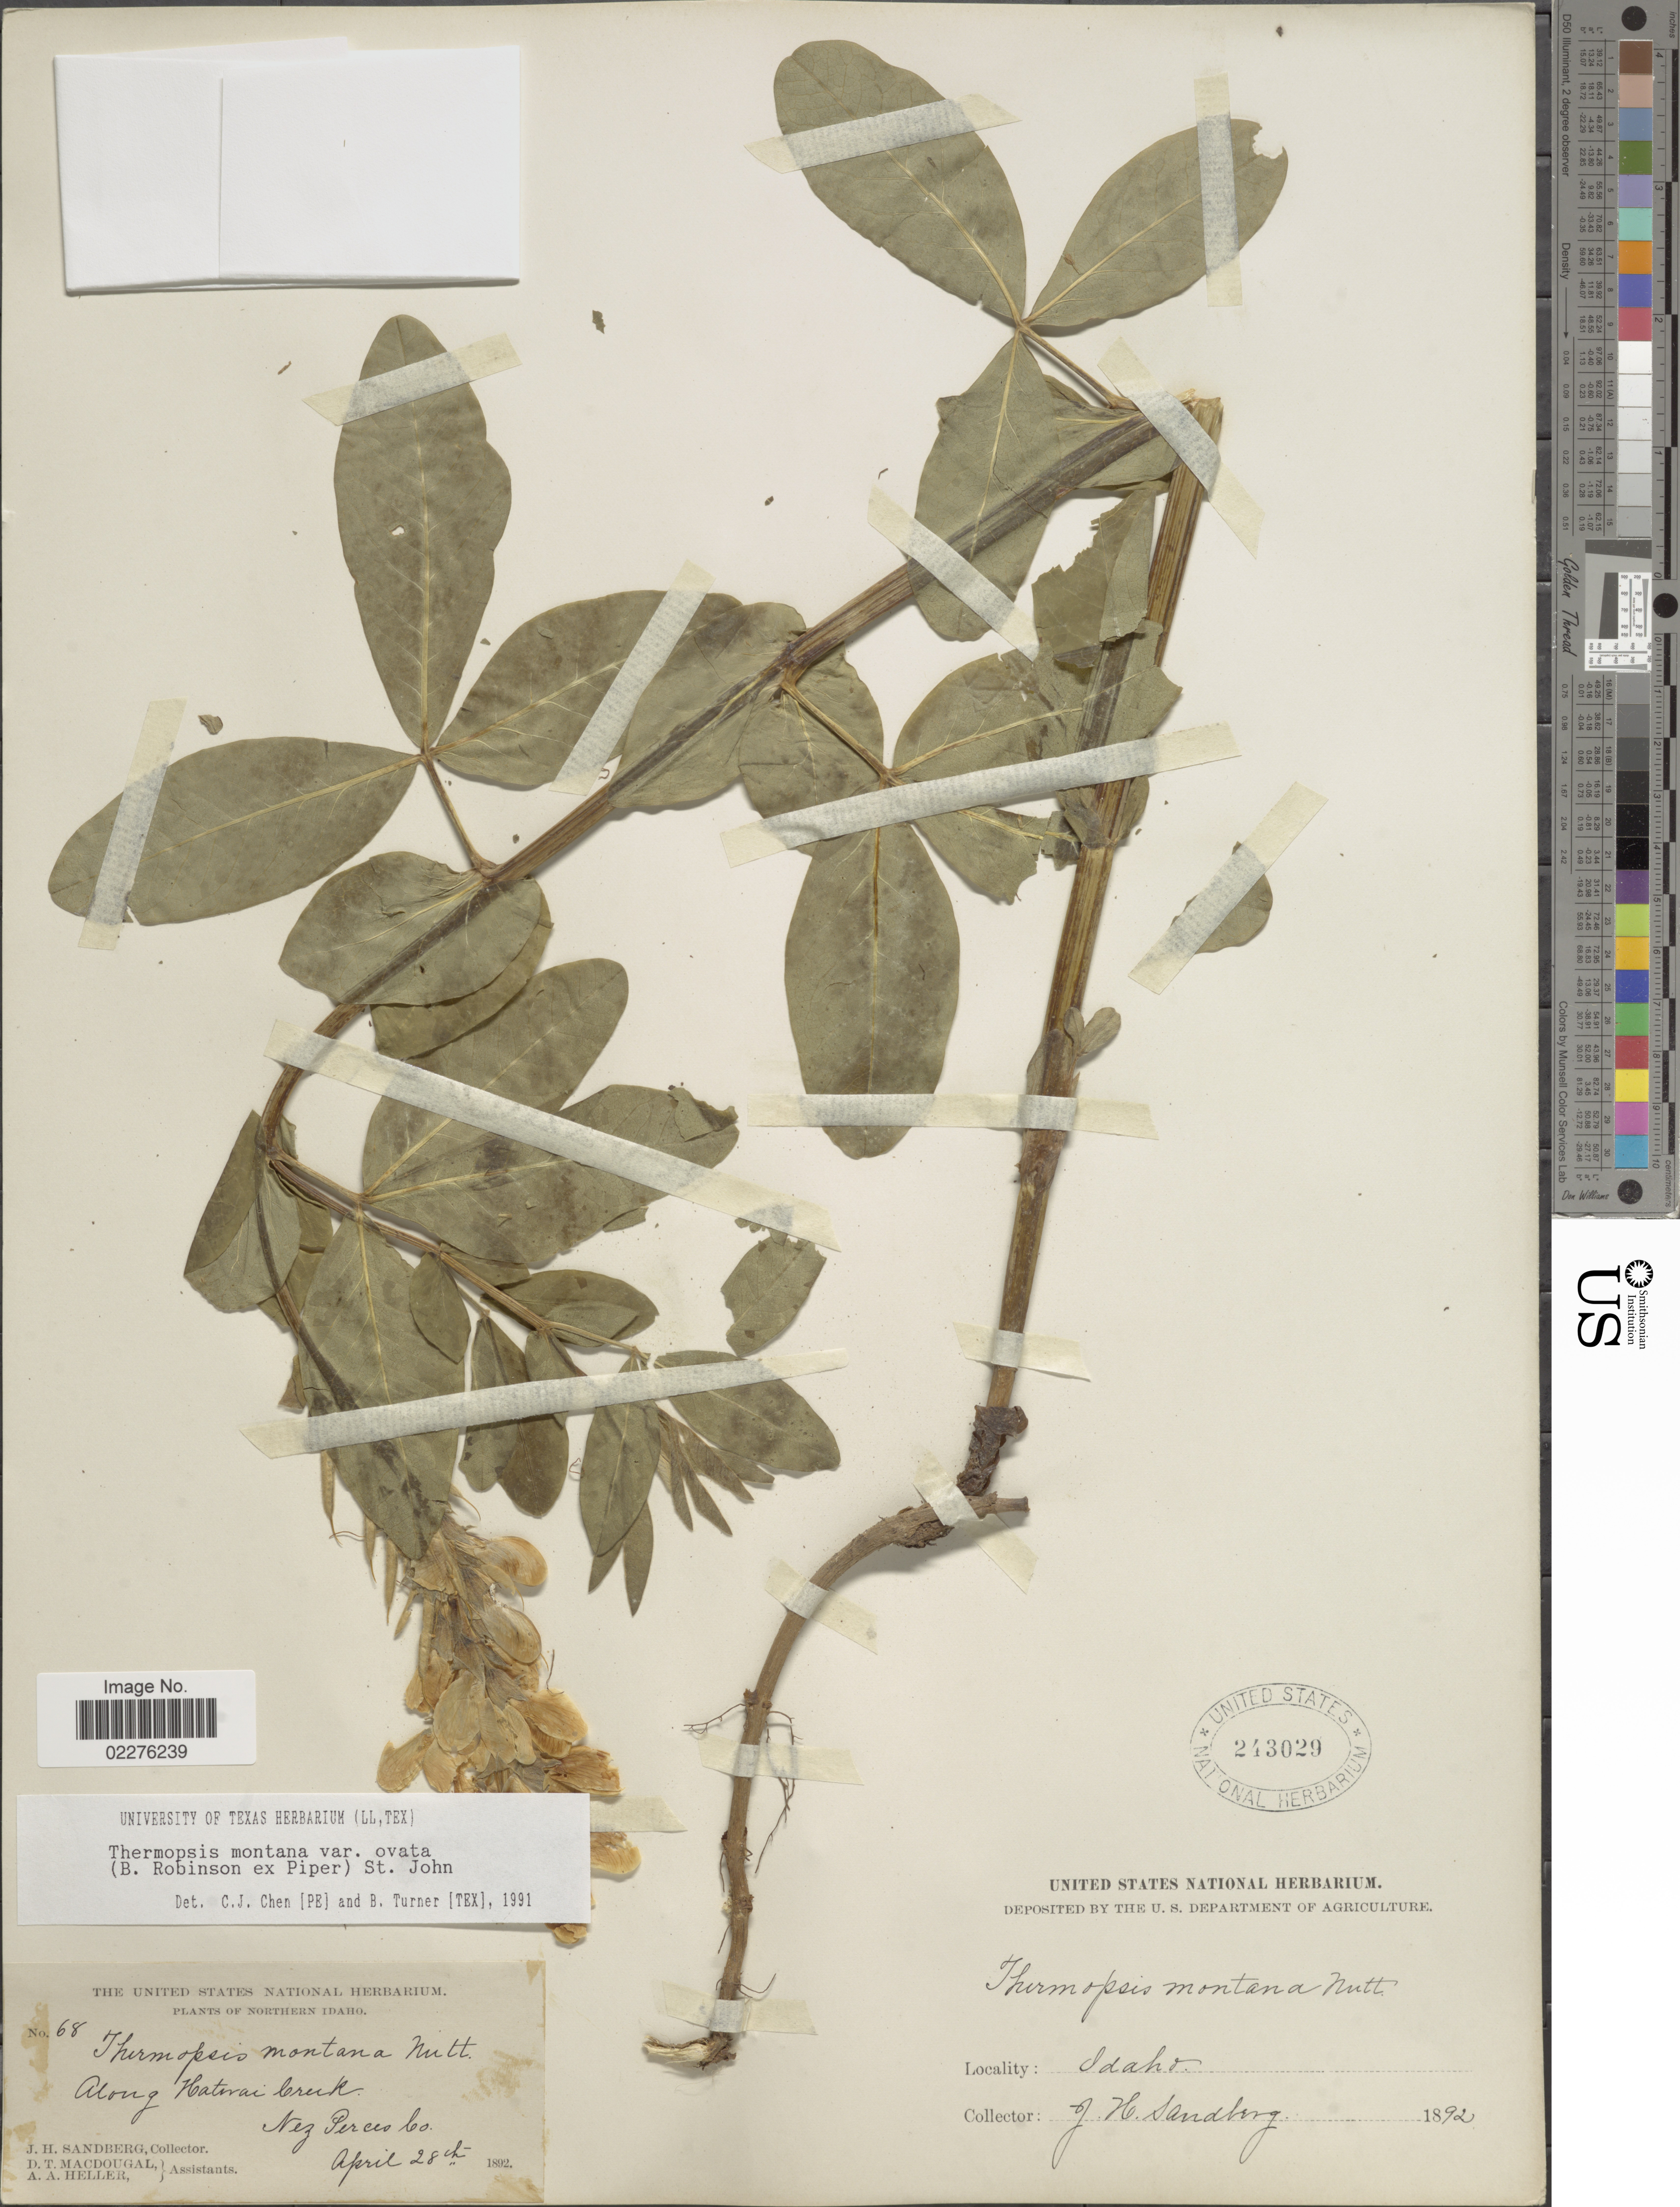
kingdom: Plantae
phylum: Tracheophyta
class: Magnoliopsida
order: Fabales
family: Fabaceae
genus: Thermopsis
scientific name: Thermopsis montana var. ovata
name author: (B.L. Rob. ex Piper) H. St. John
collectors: J. H. Sandberg, D. T. MacDougal & A. A. Heller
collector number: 68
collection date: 1892-04-28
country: United States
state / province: Idaho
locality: Northern Idaho, Along Hatvrai Creek, Nez Perces Co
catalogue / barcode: US 243029